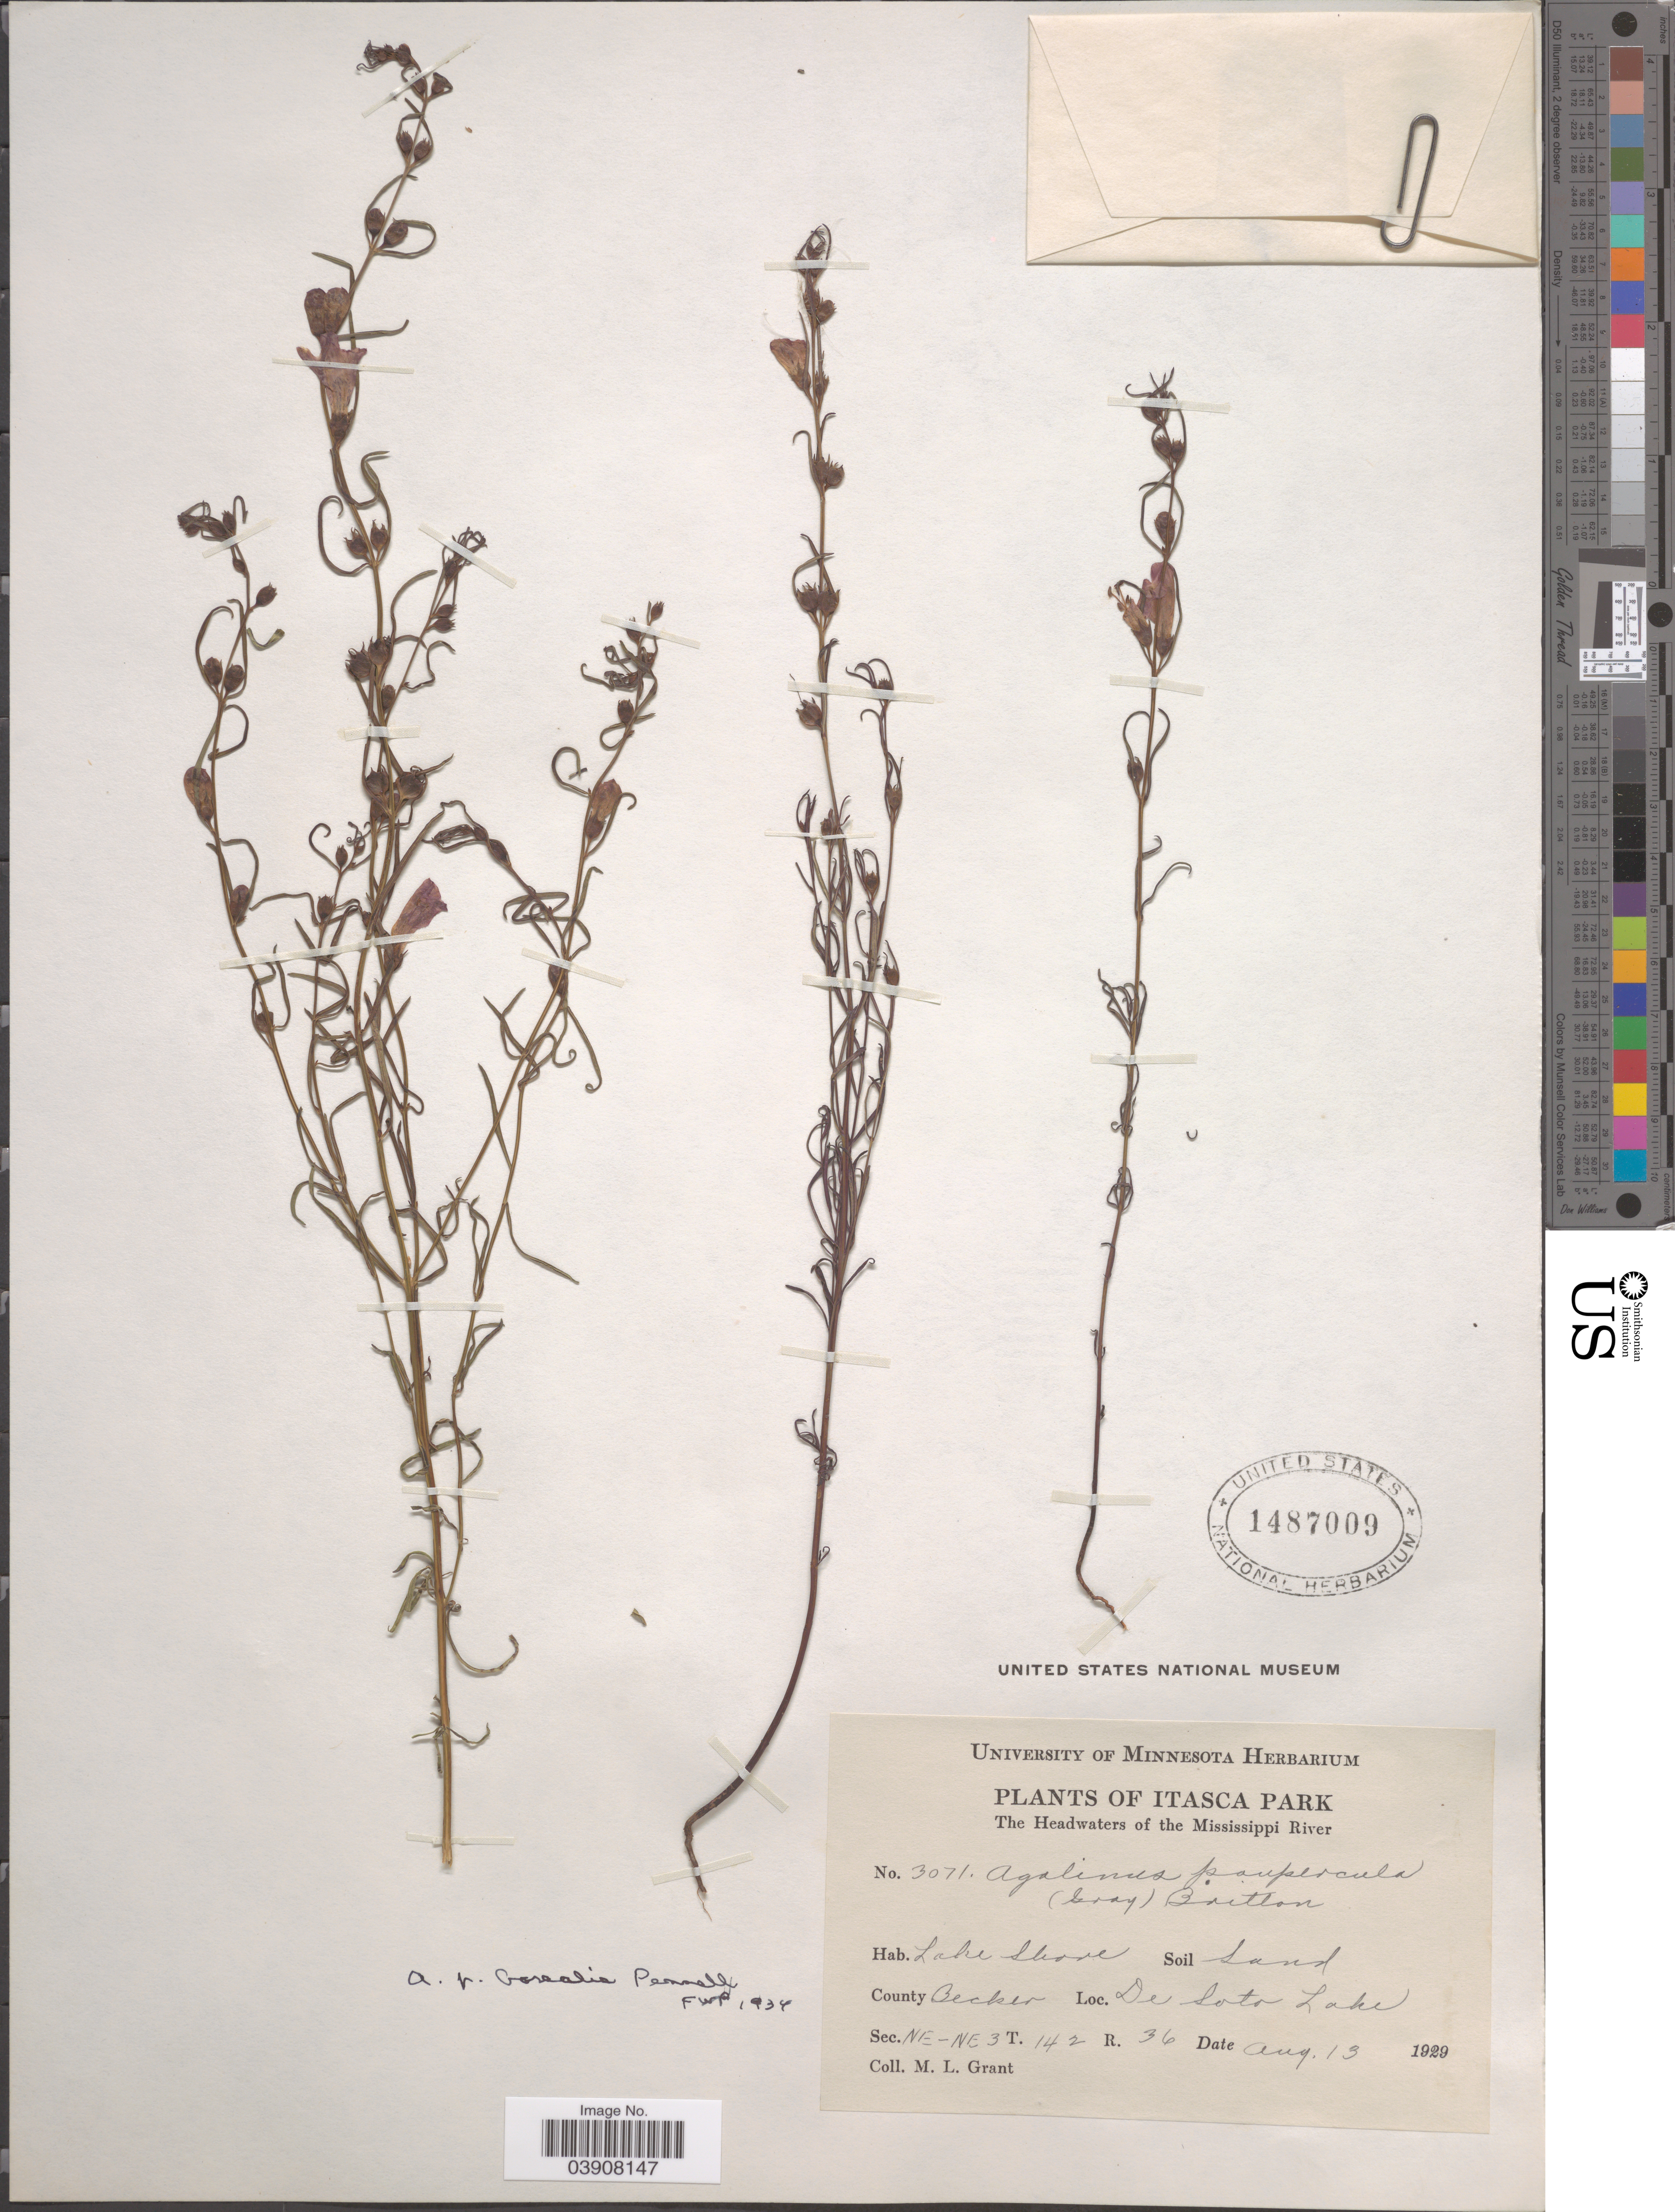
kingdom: Plantae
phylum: Tracheophyta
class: Magnoliopsida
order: Lamiales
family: Orobanchaceae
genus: Agalinis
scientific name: Agalinis paupercula var. borealis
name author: Pennell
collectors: M. L. Grant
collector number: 3071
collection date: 1929-08-13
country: United States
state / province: Minnesota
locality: Itasca Park. The Headwaters of the Mississippi River. Lake Shore. County Becker. De Soto Lake. Sec. NE-NE 3. T.142 R.36.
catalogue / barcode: US 1487009